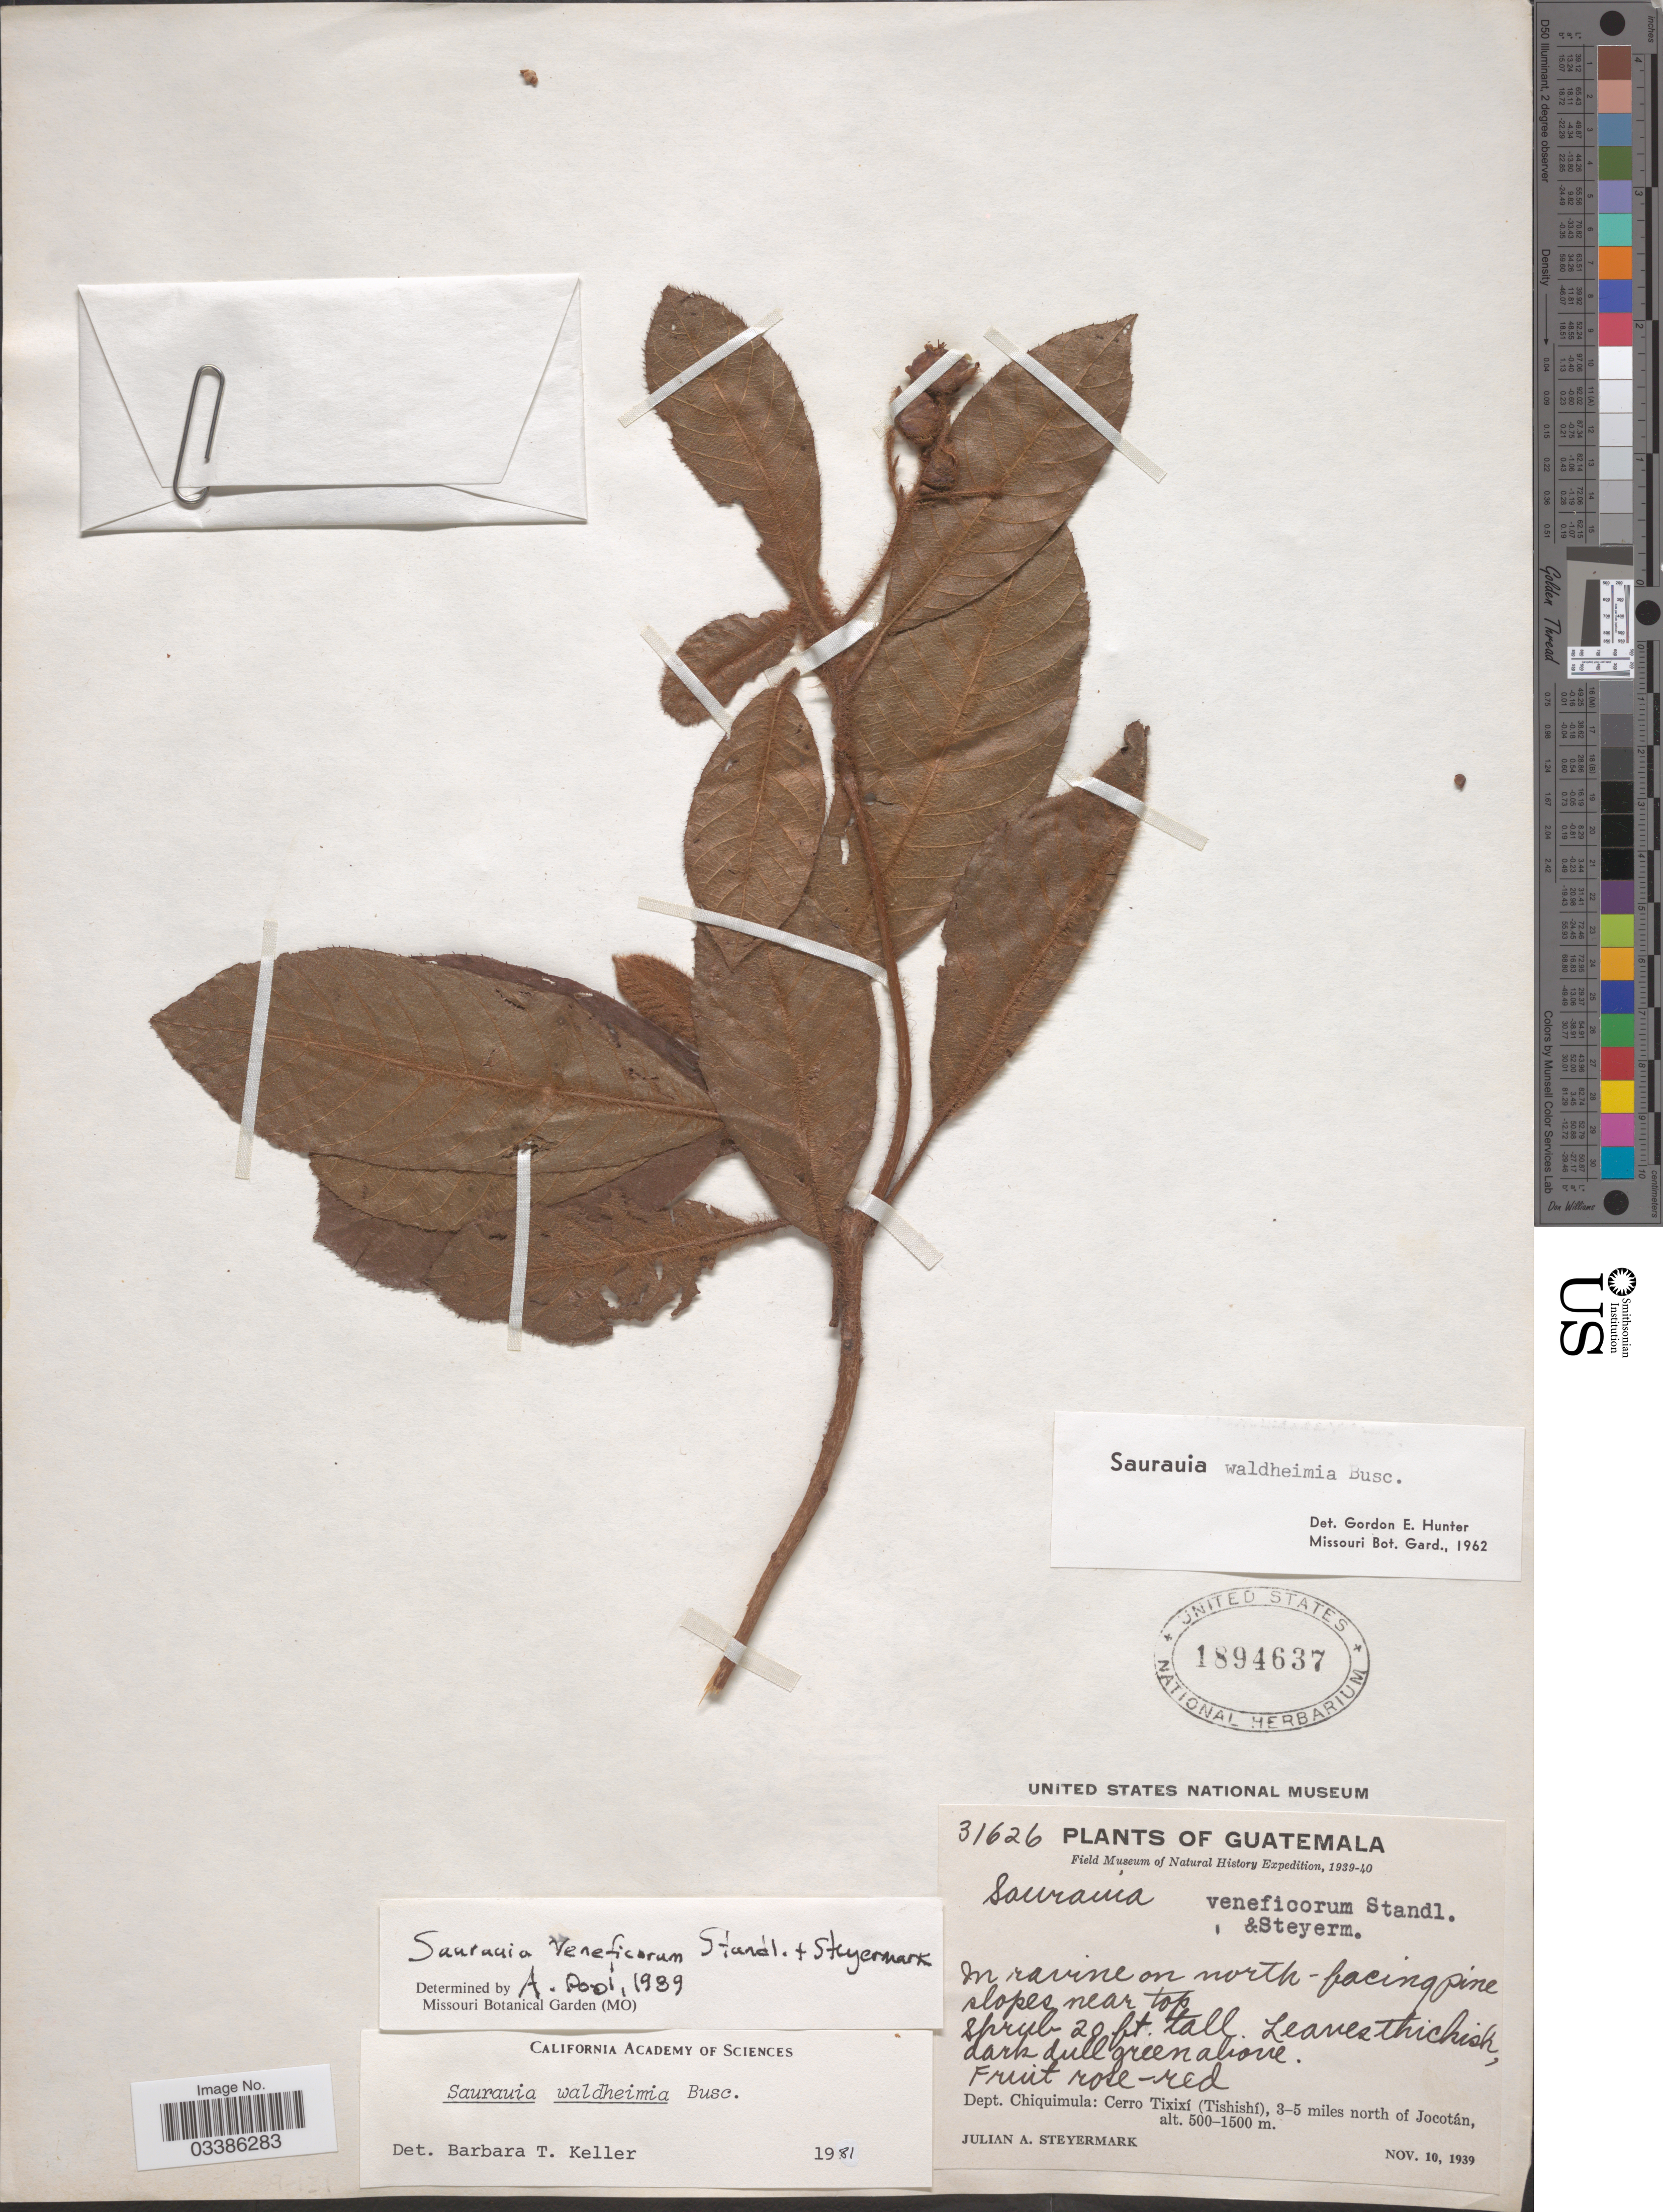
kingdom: Plantae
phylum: Tracheophyta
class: Magnoliopsida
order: Ericales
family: Actinidiaceae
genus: Saurauia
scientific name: Saurauia waldheimii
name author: Buscal.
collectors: J. Steyermark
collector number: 31626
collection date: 1939-11-10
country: Guatemala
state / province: Chiquimula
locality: Dept. Chiquimula: Cerro Tixixí (Tishishí), 3-5 miles north of Jocotán.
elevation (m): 500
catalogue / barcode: US 1894637